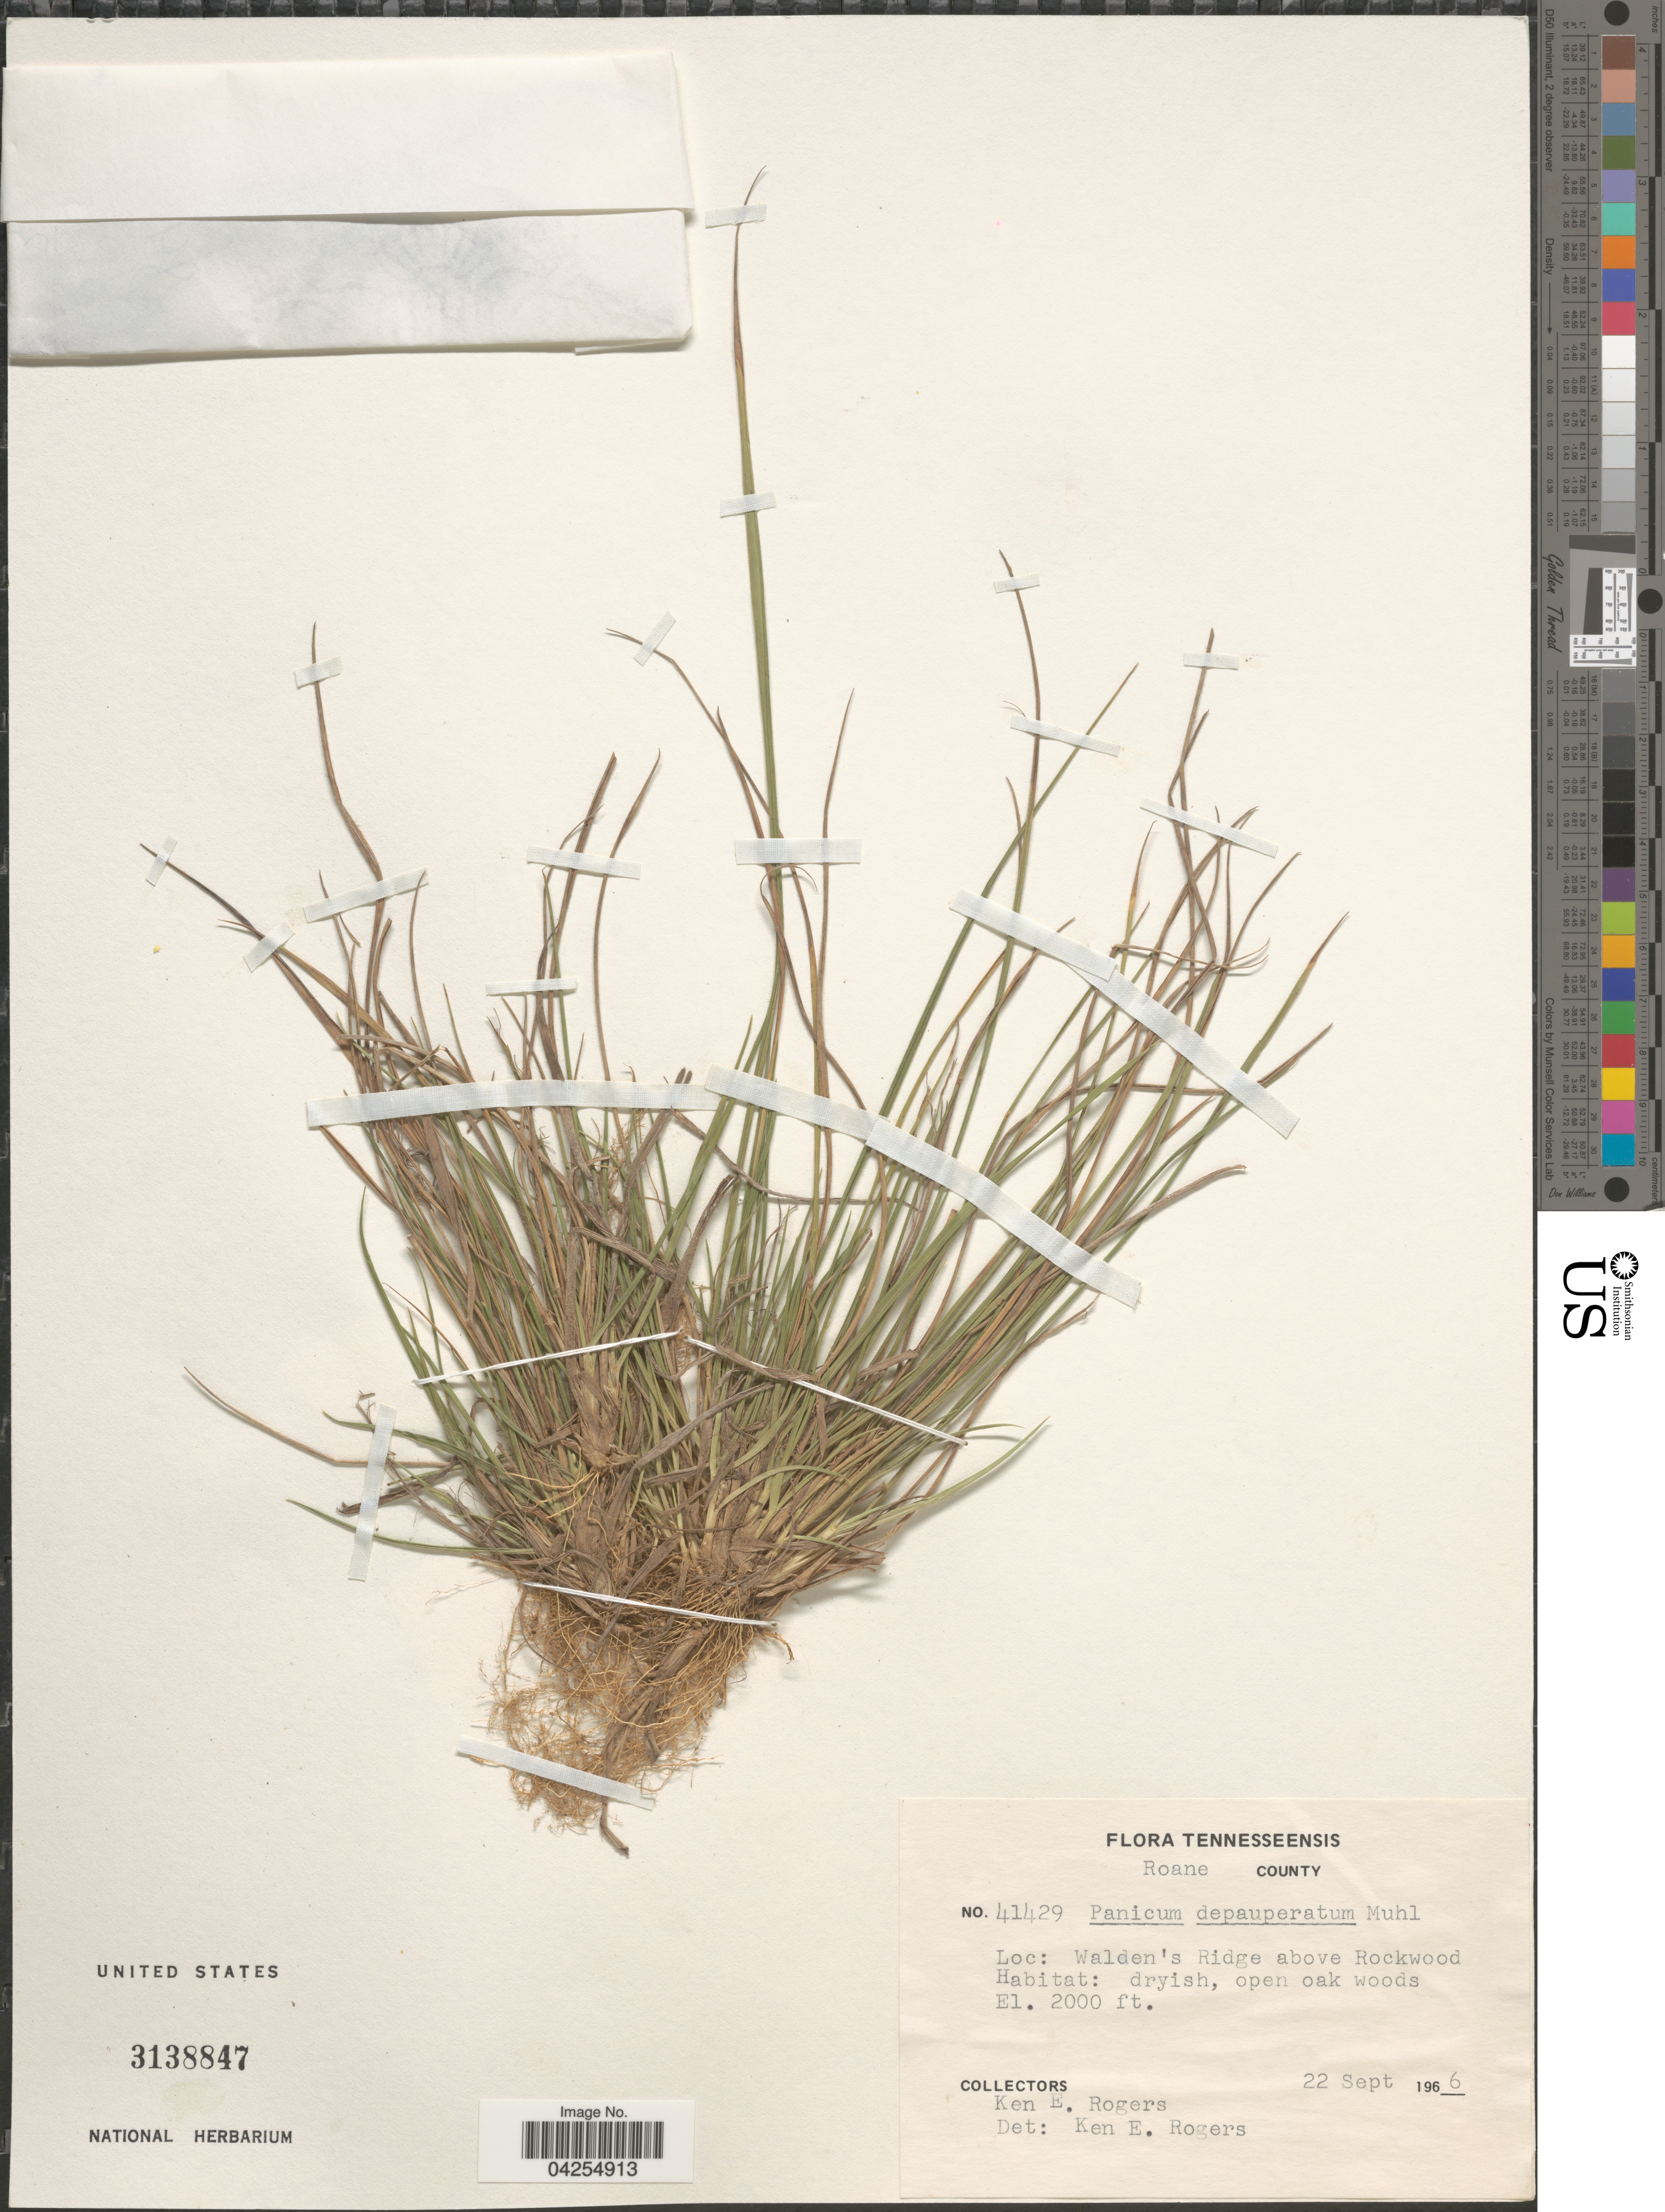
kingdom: Plantae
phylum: Tracheophyta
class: Liliopsida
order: Poales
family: Poaceae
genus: Dichanthelium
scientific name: Dichanthelium depauperatum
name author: (Muhl.) Gould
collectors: K. Rogers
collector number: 41429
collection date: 1966-09-22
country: United States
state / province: Tennessee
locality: Roane County. Walden's Ridge above Rockwood.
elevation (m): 610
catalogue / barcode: US 3138847